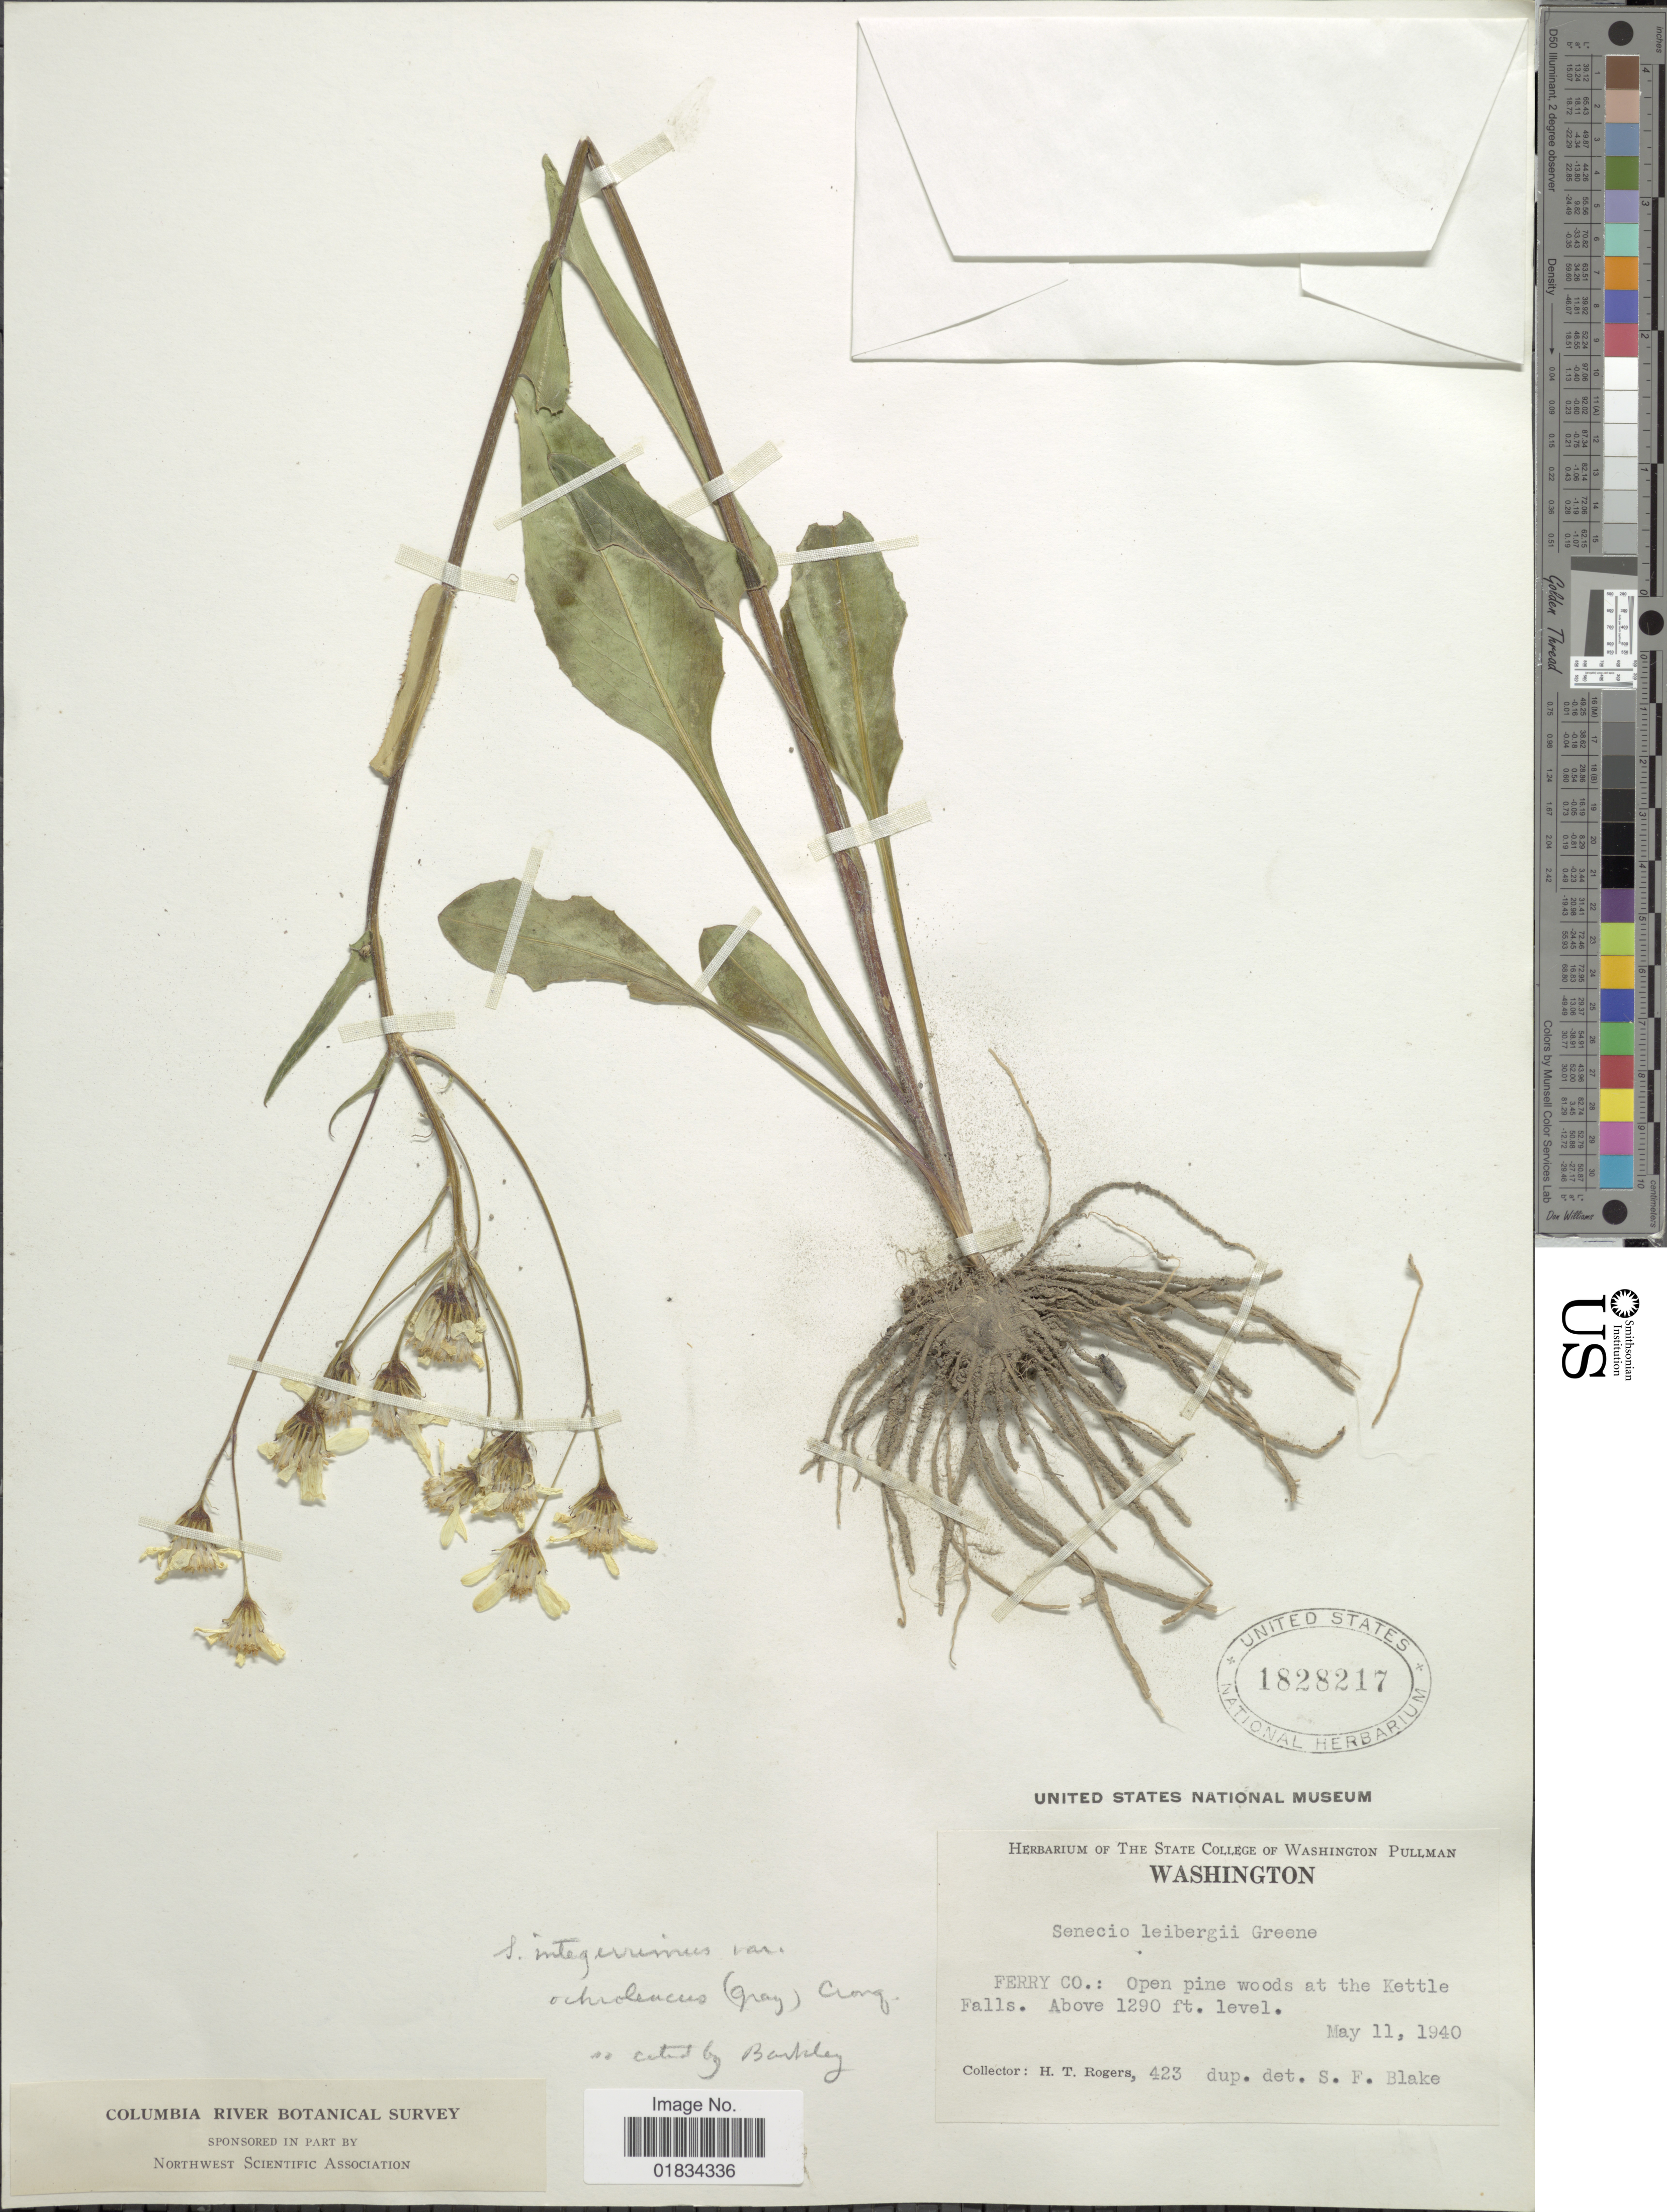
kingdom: Plantae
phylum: Tracheophyta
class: Magnoliopsida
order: Asterales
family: Asteraceae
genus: Senecio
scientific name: Senecio integerrimus var. ochroleucus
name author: (A. Gray) Cronq.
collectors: T. Rogers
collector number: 423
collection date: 1940-05-11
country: United States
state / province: Washington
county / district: Ferry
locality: Ferry Co. At the Kettle Falls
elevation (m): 393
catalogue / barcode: US 1828217